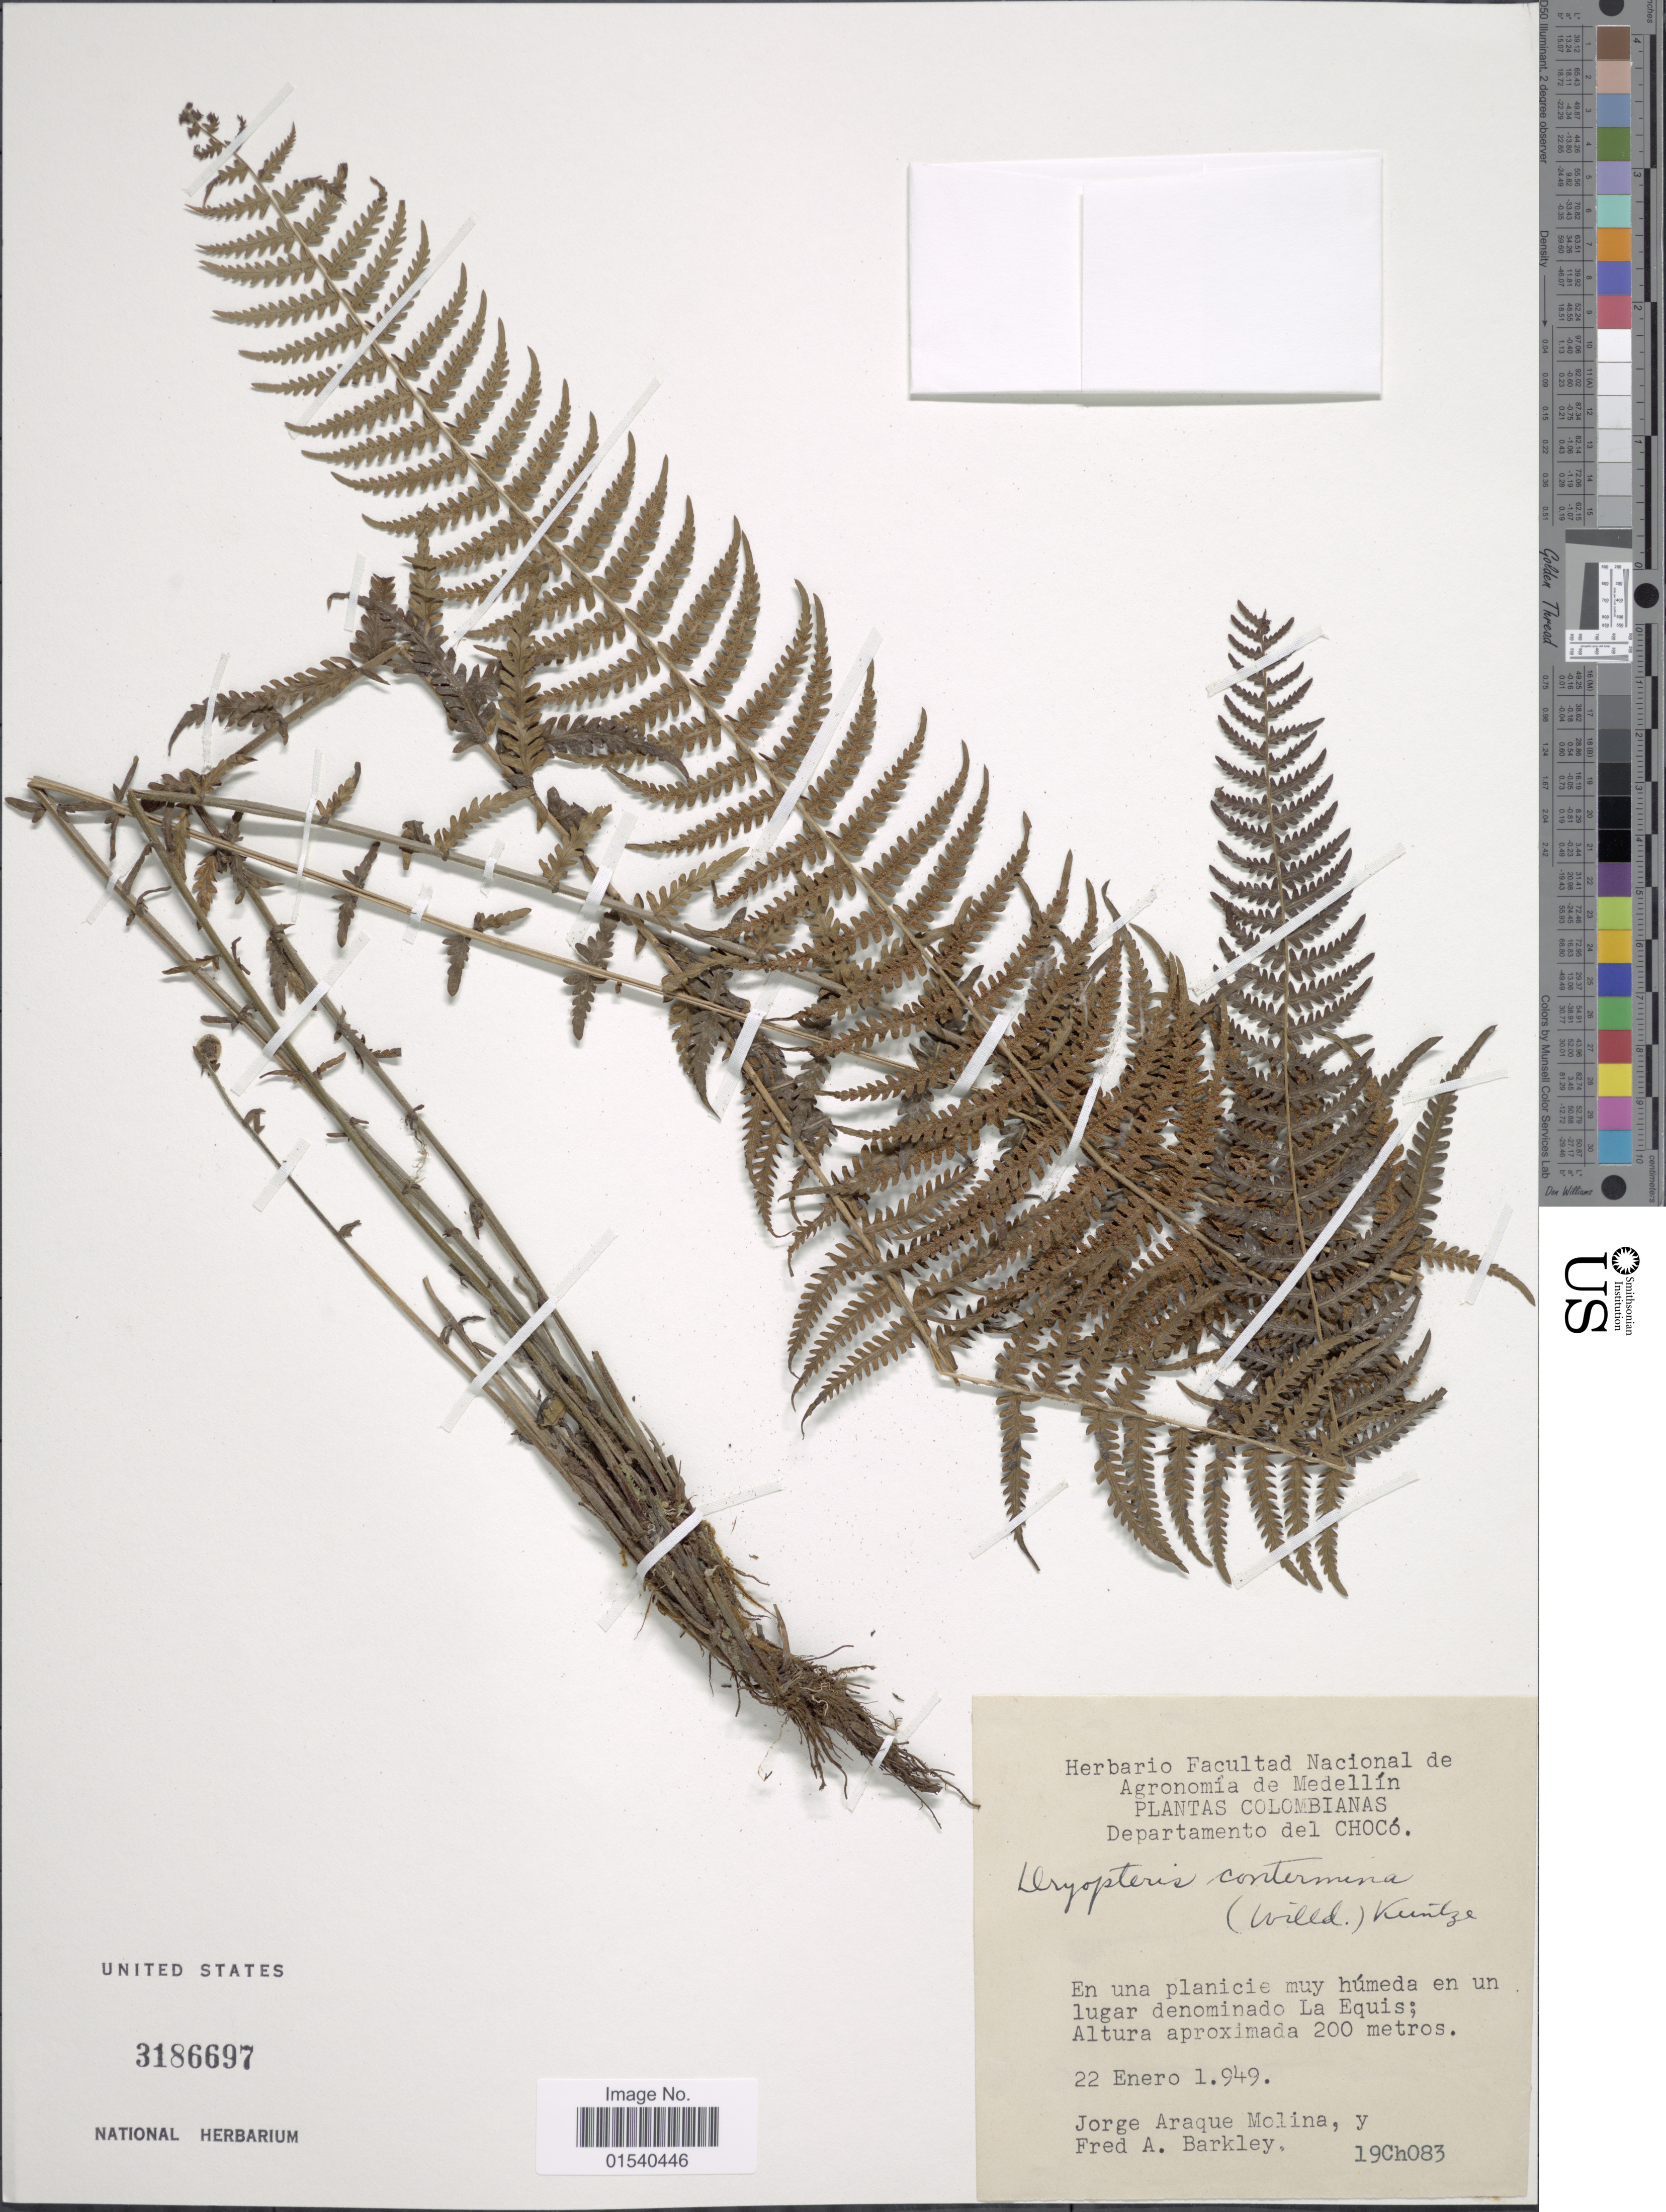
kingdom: Plantae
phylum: Tracheophyta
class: Polypodiopsida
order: Polypodiales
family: Thelypteridaceae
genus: Amauropelta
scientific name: Amauropelta opposita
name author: (Vahl) Pic. Serm.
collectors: J. A. Molina & F. A. Barkley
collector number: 19Ch083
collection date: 1949-01-22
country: Colombia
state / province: Chocó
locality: Departamento del Chocó, En una planicie muy húmeda en un luga denominado La Equis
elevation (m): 200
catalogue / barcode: US 3186697